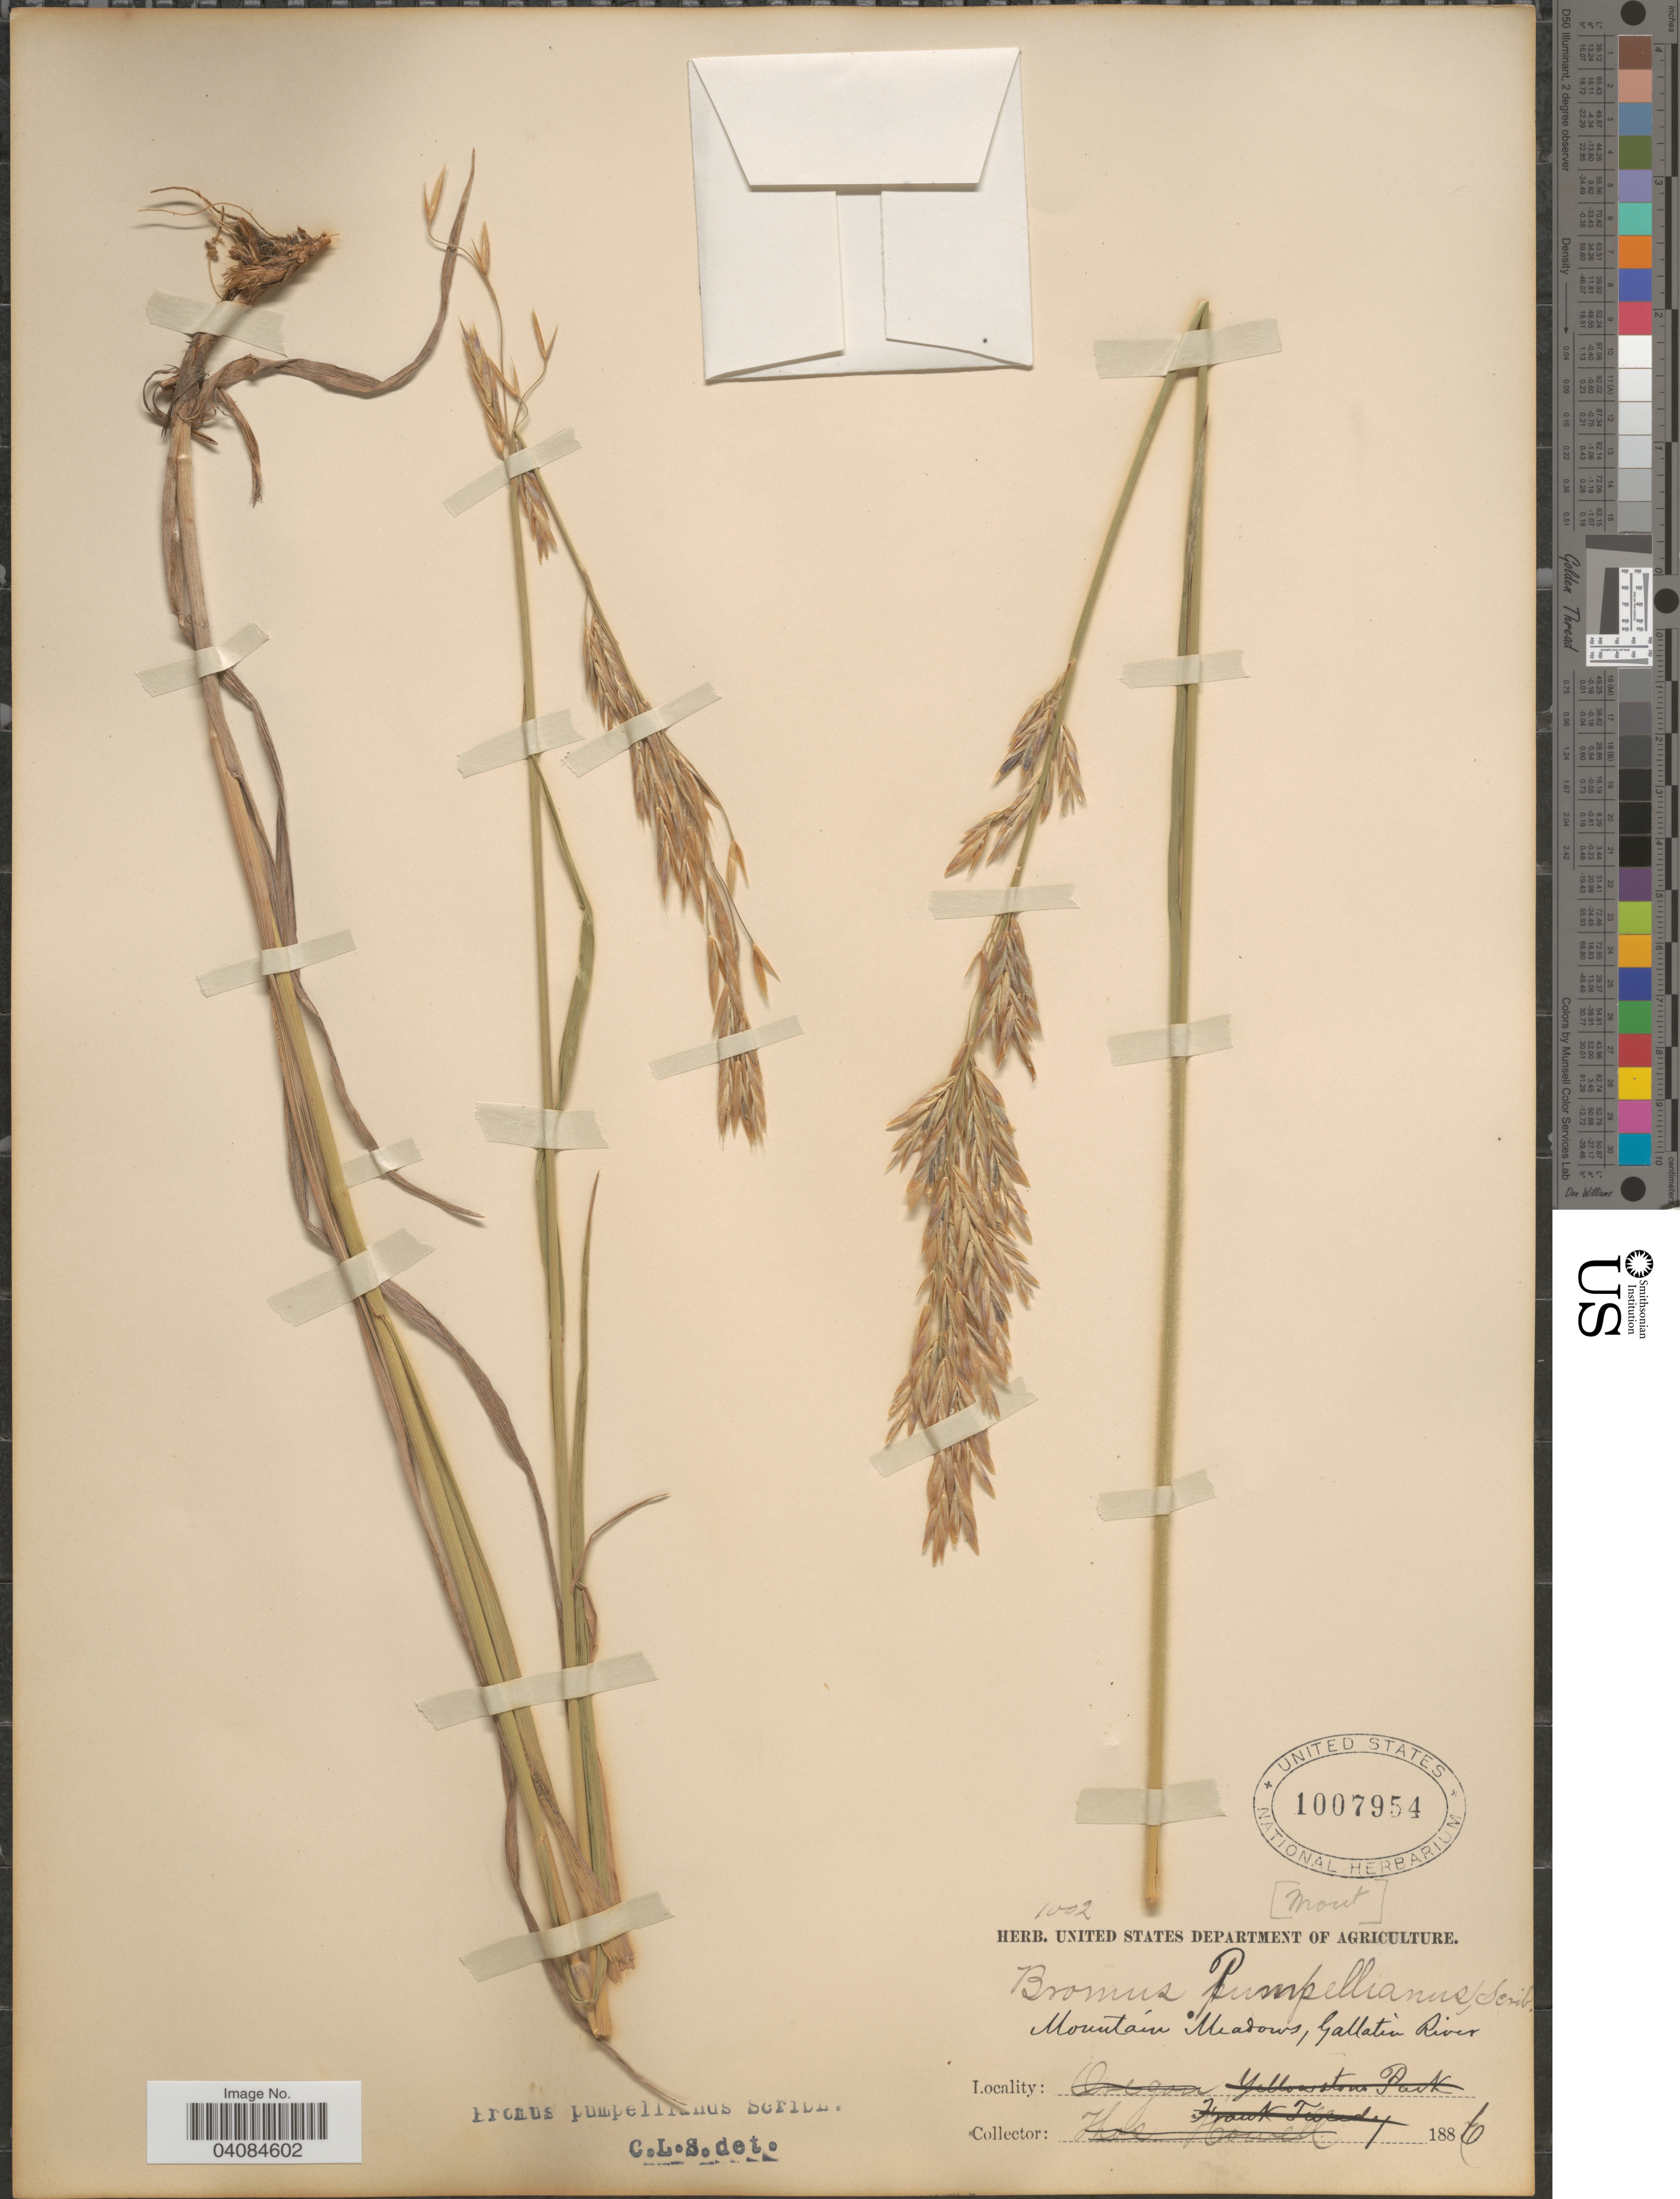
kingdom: Plantae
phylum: Tracheophyta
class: Liliopsida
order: Poales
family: Poaceae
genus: Bromus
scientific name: Bromus pumpellianus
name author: Scribn.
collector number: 1002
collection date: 1886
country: United States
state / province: Montana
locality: Mountain Meadows, Gallatin River.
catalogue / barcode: US 1007954